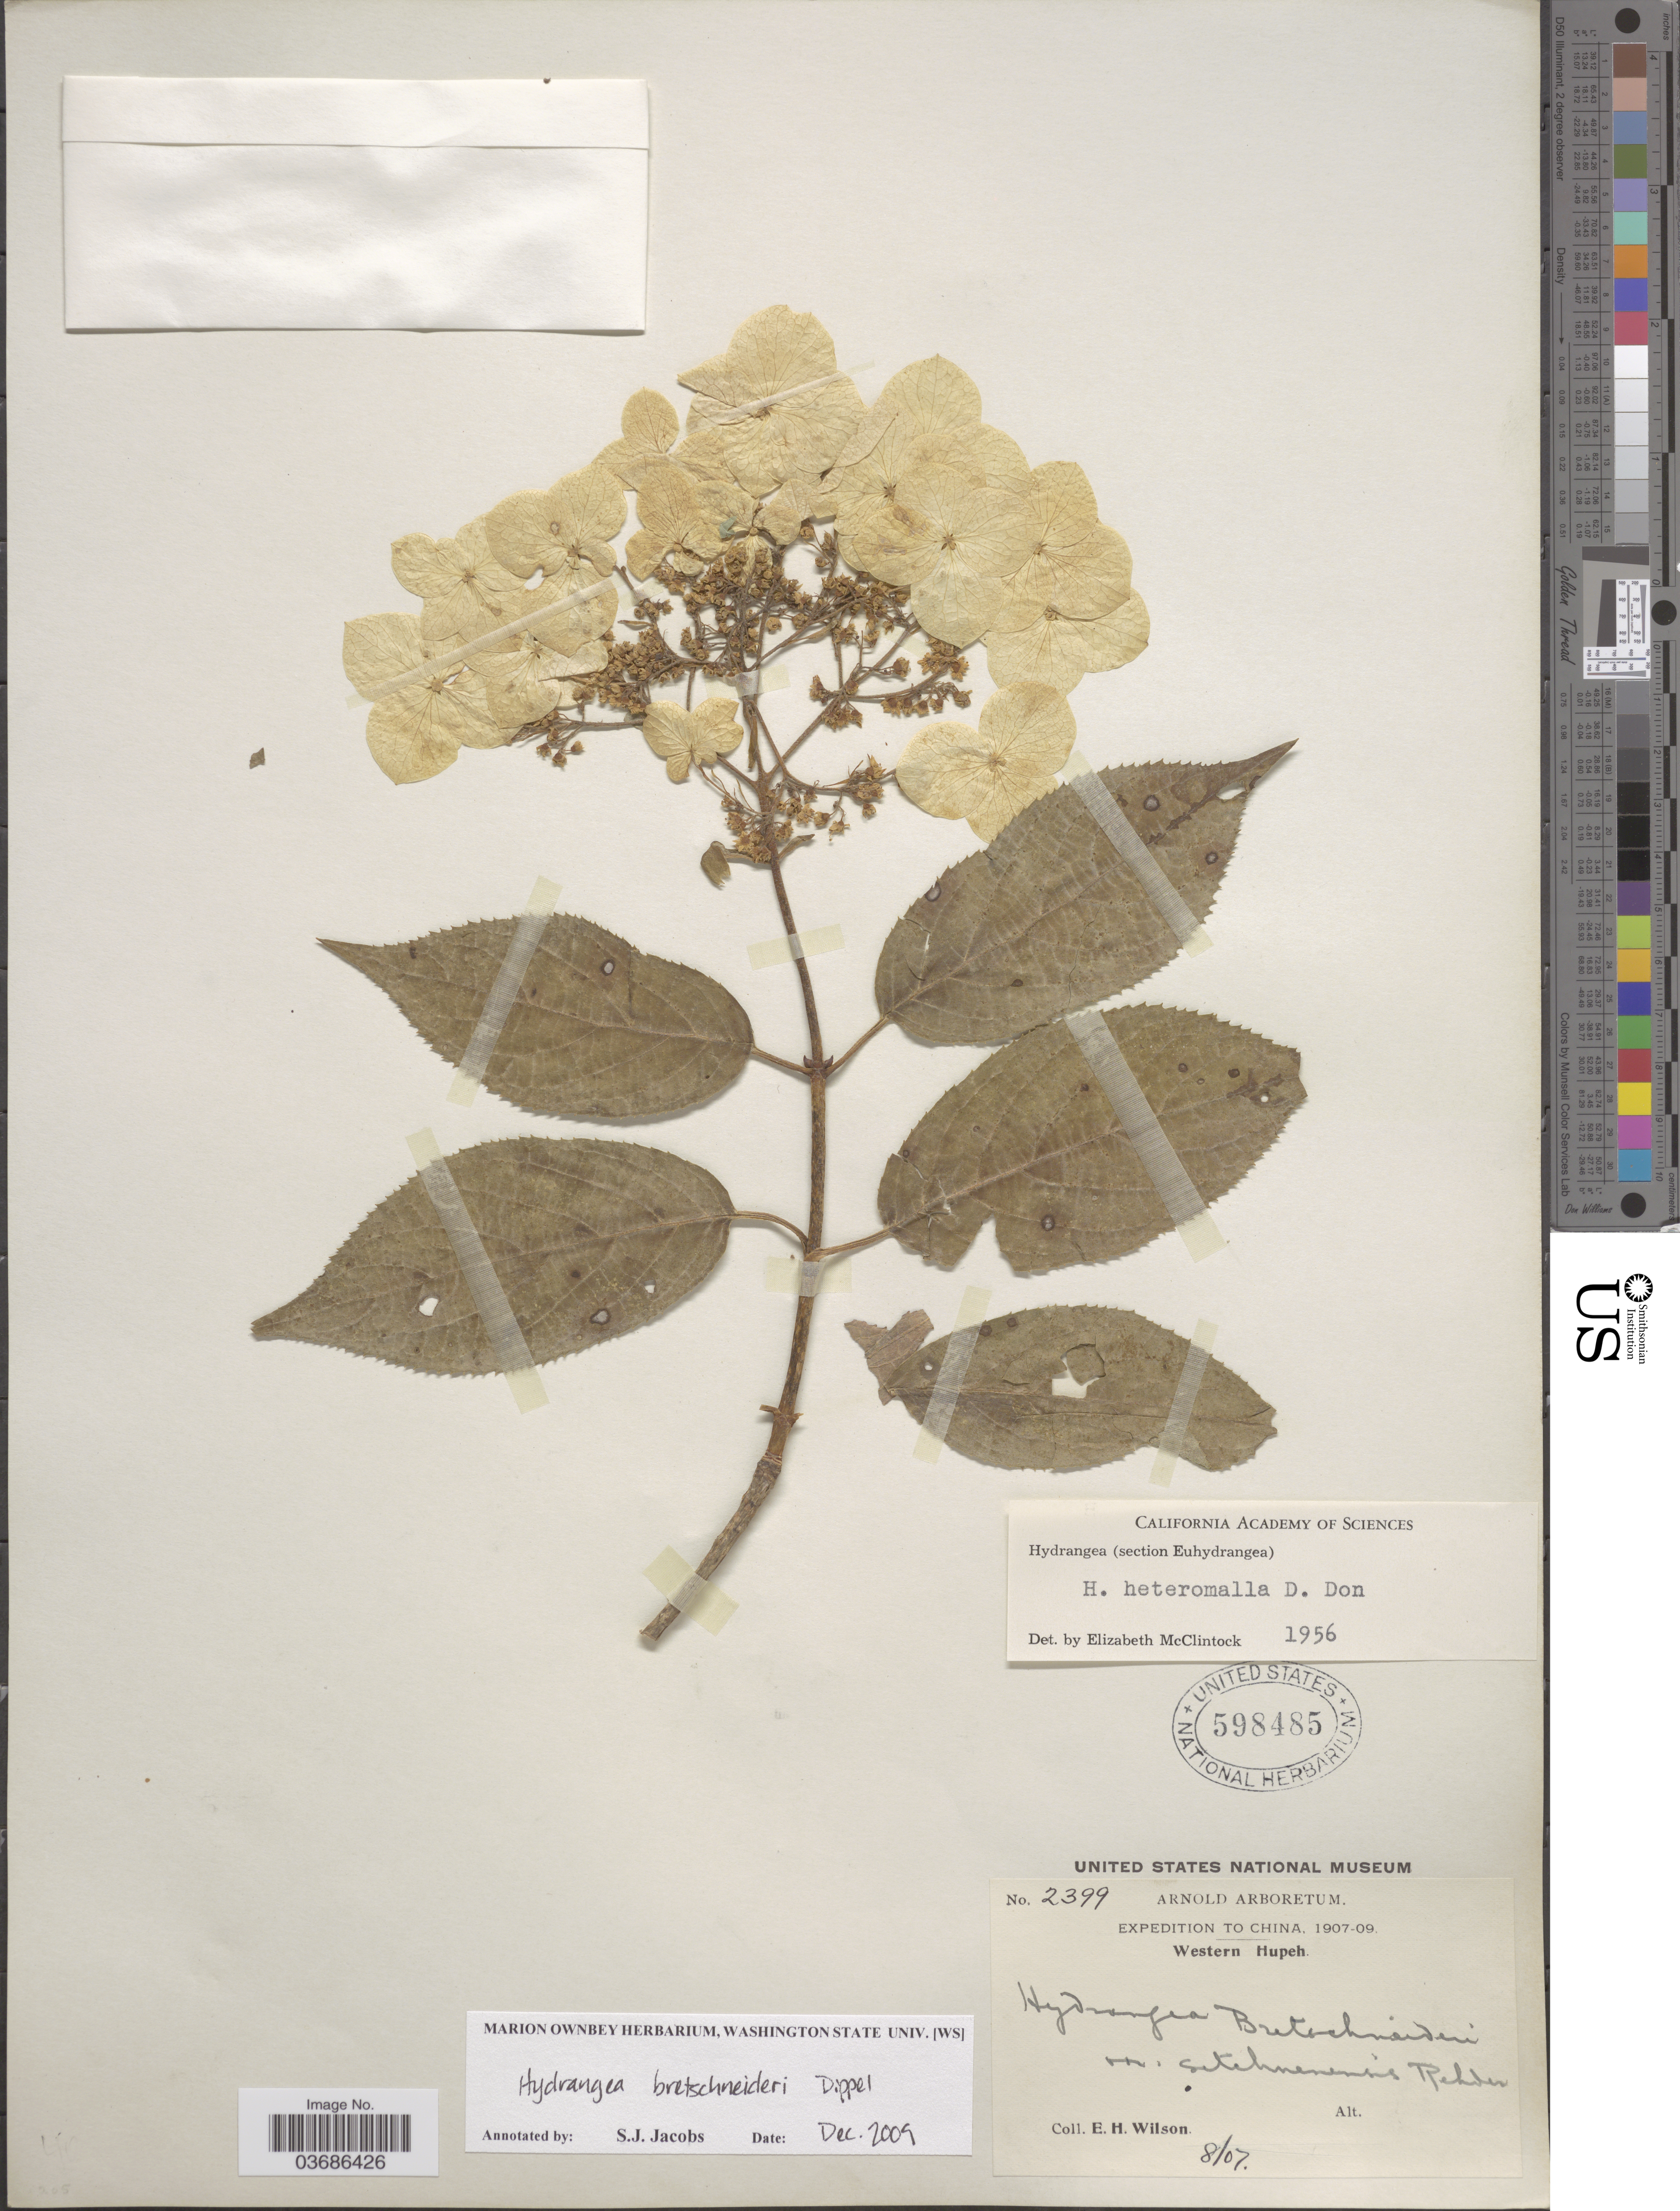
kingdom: Plantae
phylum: Tracheophyta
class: Magnoliopsida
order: Cornales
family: Hydrangeaceae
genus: Hydrangea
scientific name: Hydrangea bretschneideri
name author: Dippel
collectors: E. Wilson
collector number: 2399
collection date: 1907-08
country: China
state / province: Hubei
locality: Expedition to China, 1907-09. Western Hupeh.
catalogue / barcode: US 598485